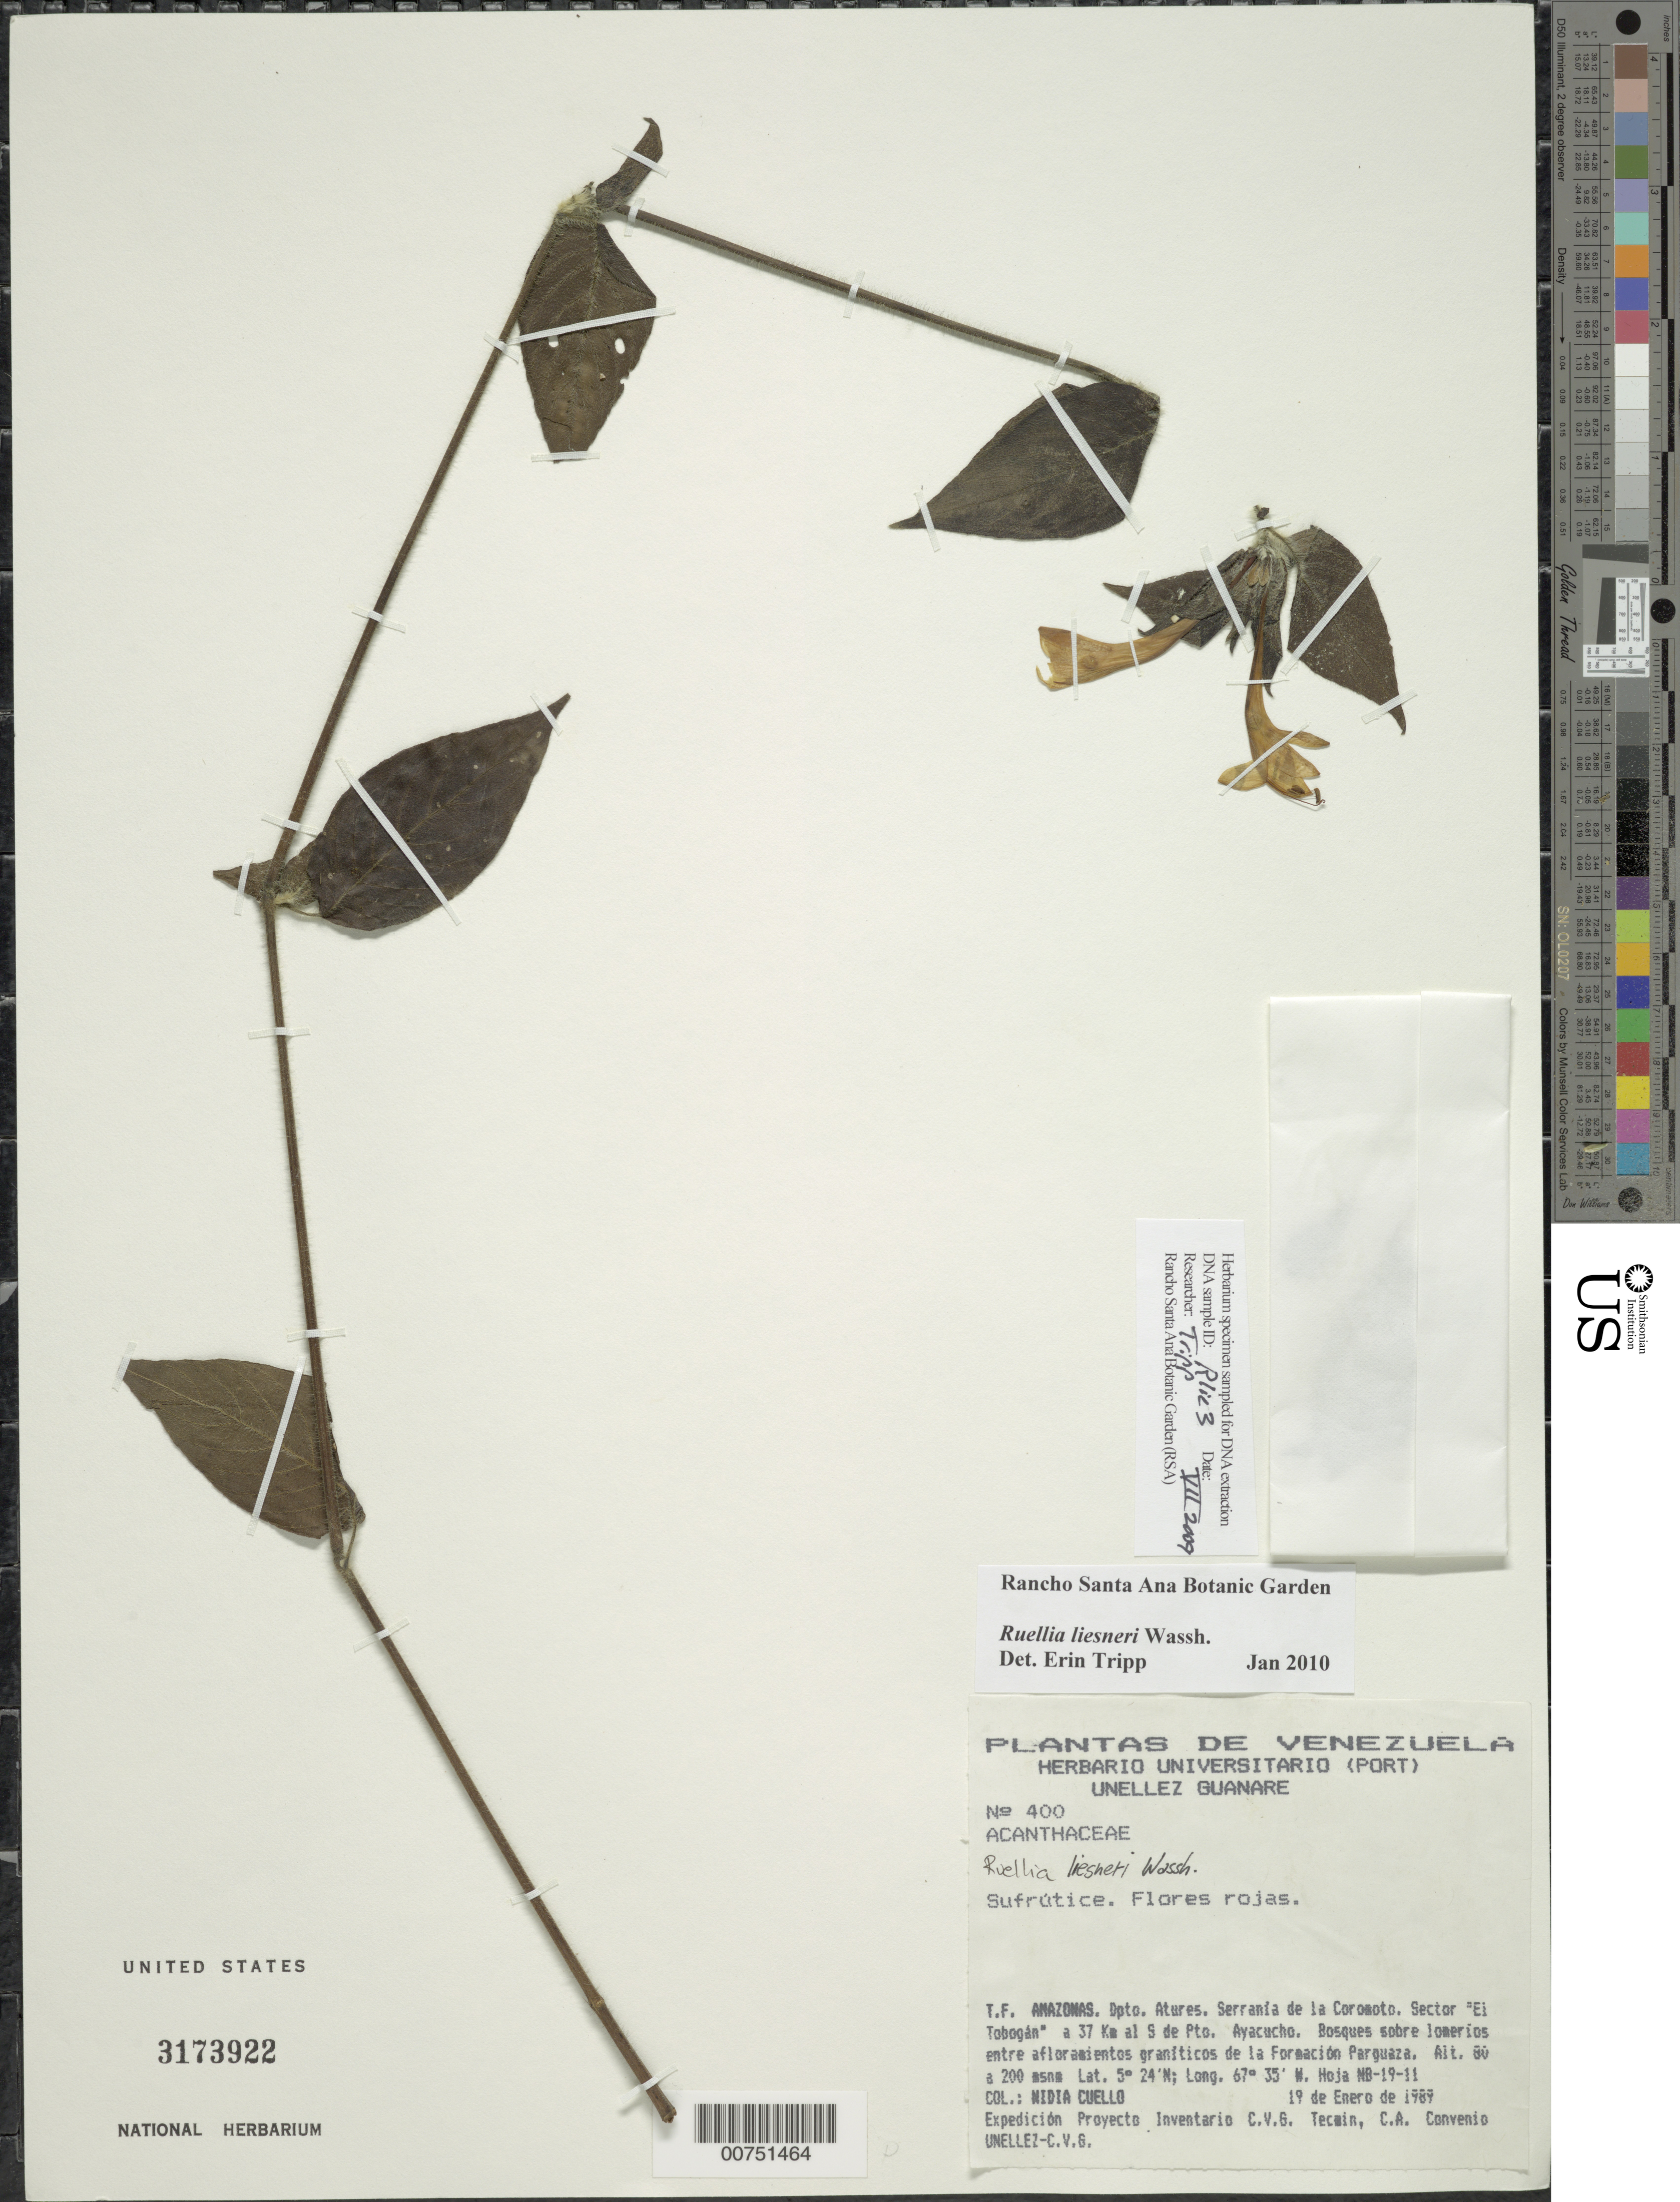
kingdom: Plantae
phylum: Tracheophyta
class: Magnoliopsida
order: Lamiales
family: Acanthaceae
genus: Ruellia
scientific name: Ruellia liesneri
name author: Wassh.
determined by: Wasshausen, Dieter C., (BOT), Smithsonian Institution - National Museum of Natural History (UNITED STATES)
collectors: N. L. Cuello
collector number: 400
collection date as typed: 19-Jan-89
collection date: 1989-01-19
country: Venezuela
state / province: Amazonas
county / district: Atures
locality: Serranía Coromoto, sector El Tobogan, 37 km S Pto. Ayacucho; la formacion Parguaza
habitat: Bosques sobre lomerios entre afloramientos graniticos de la Formacion Parguaza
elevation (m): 80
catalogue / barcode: US 3173922